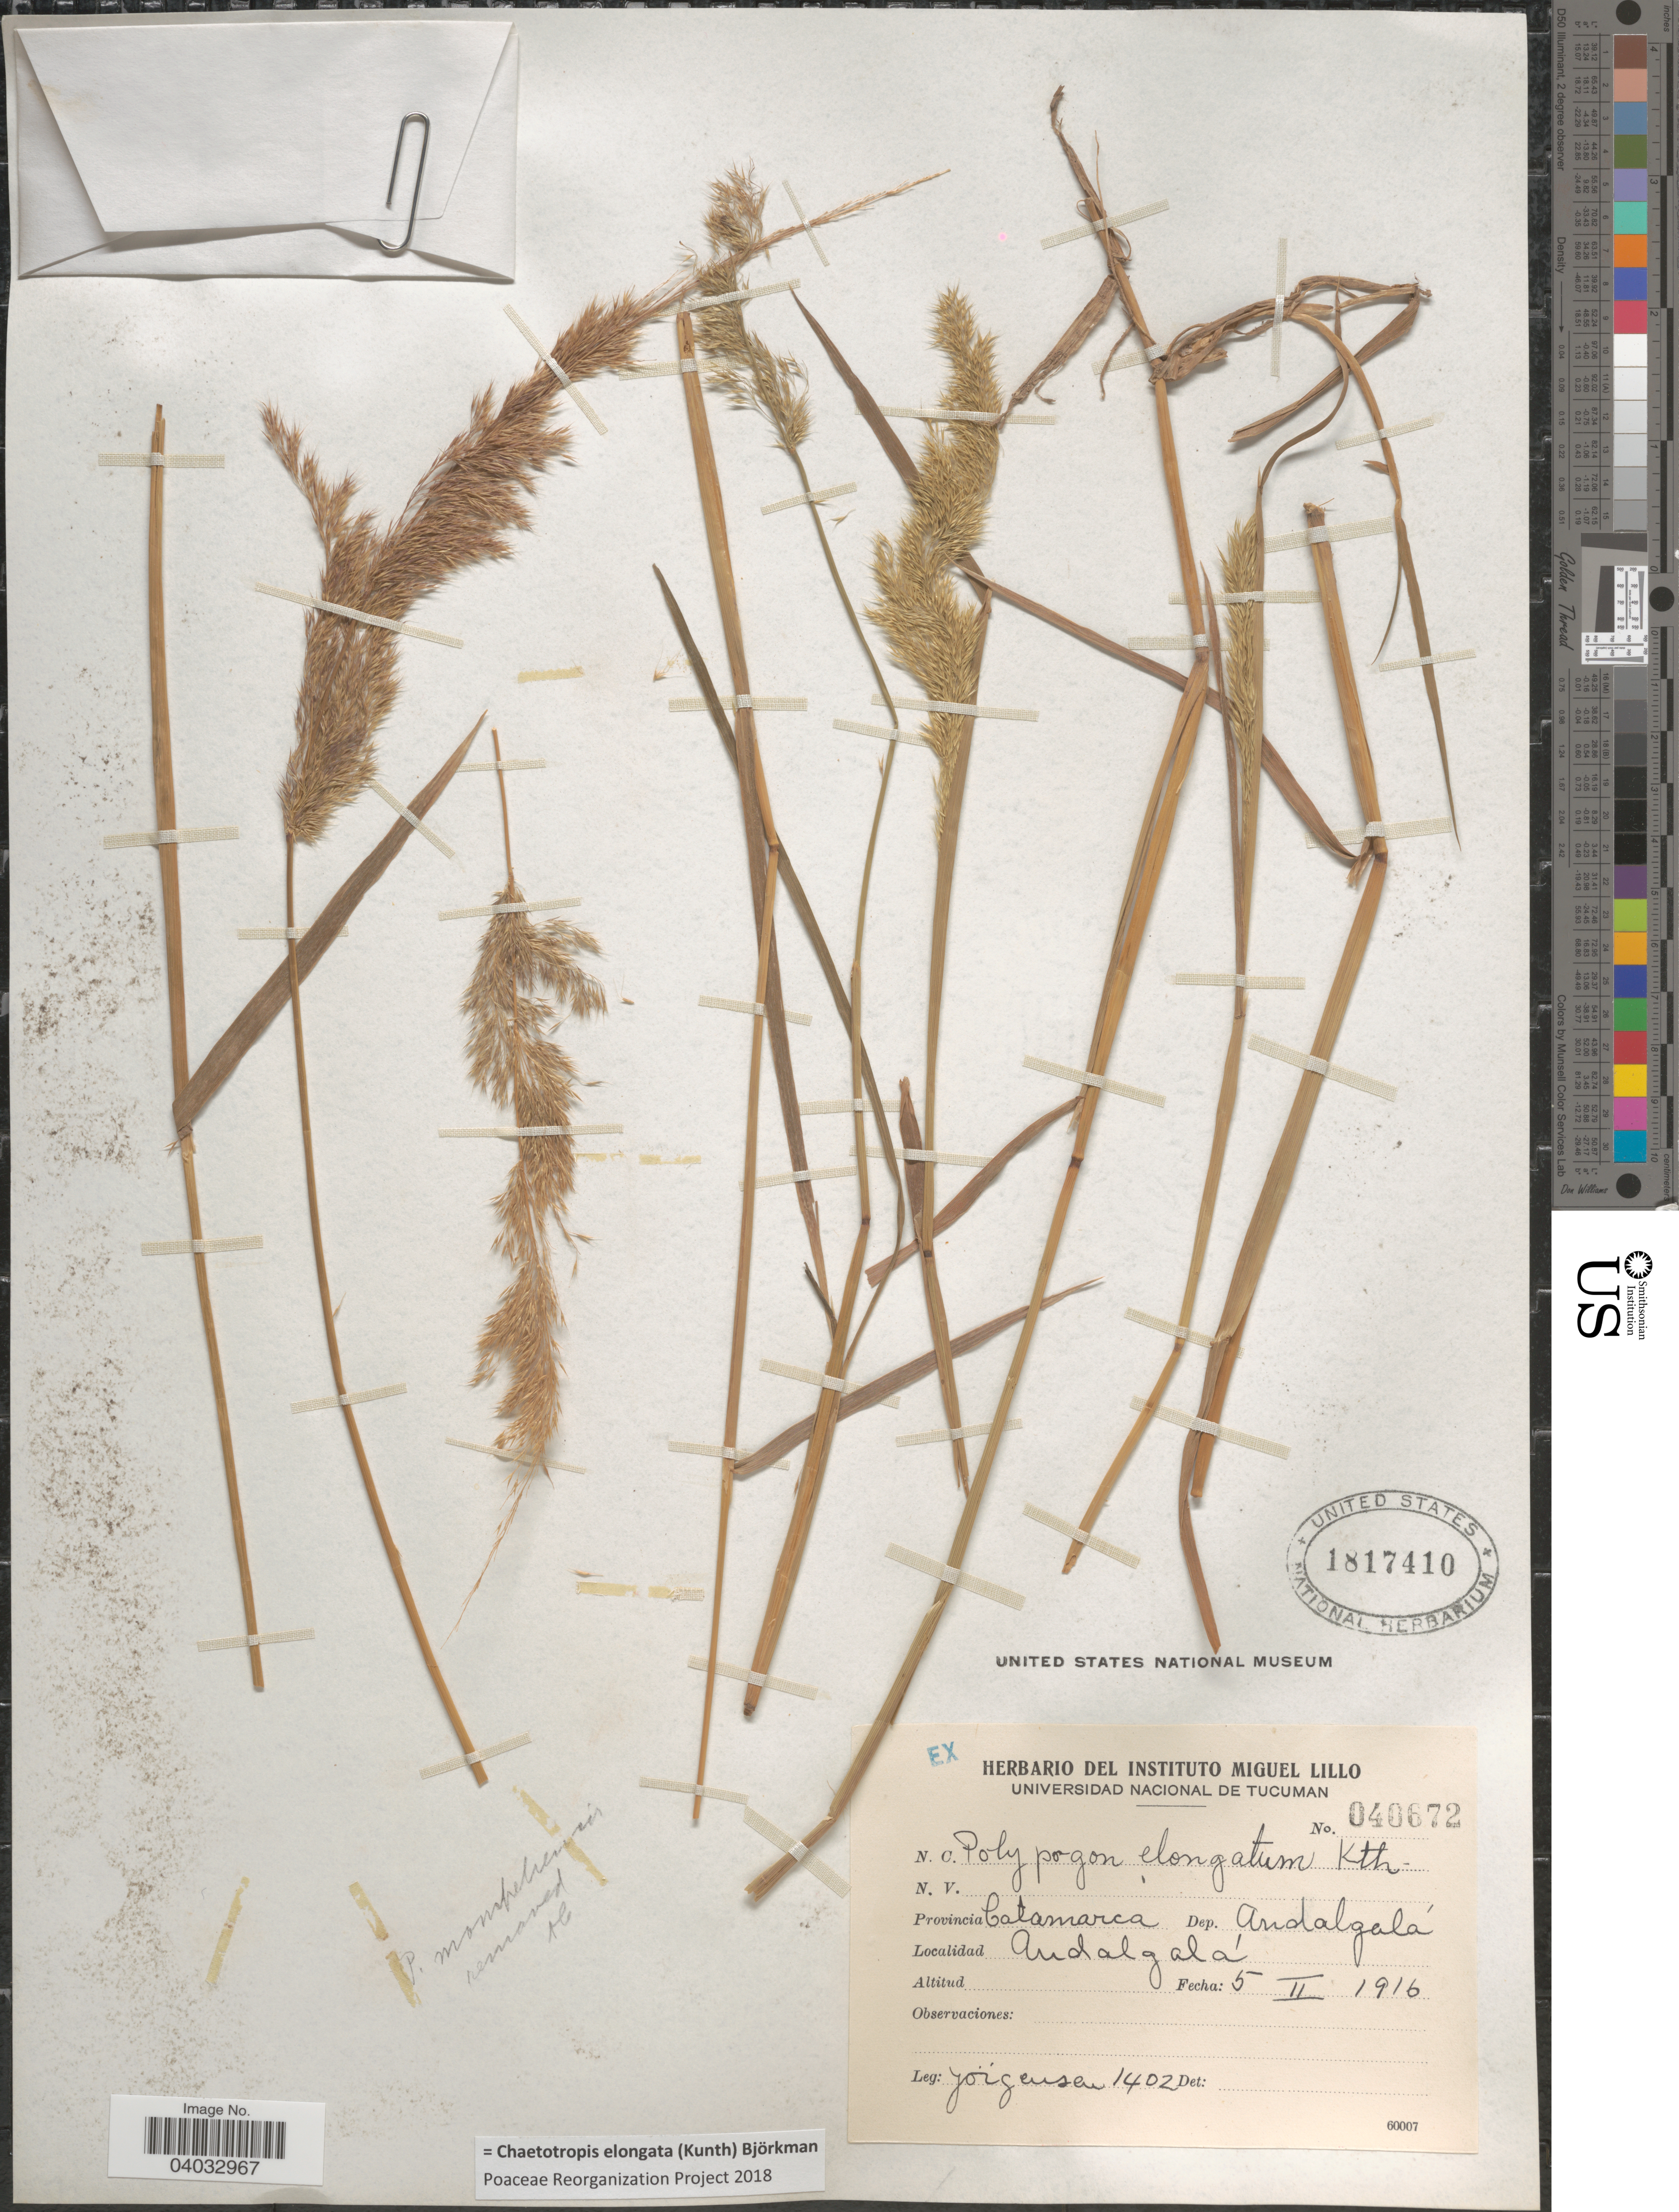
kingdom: Plantae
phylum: Tracheophyta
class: Liliopsida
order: Poales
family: Poaceae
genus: Chaetotropis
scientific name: Chaetotropis elongata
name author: (Kunth) Björkman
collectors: Jorgensen, --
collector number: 1402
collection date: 1916-02-05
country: Argentina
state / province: Catamarca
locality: Dep. Andalgalá. Andalgalá.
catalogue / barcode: US 1817410